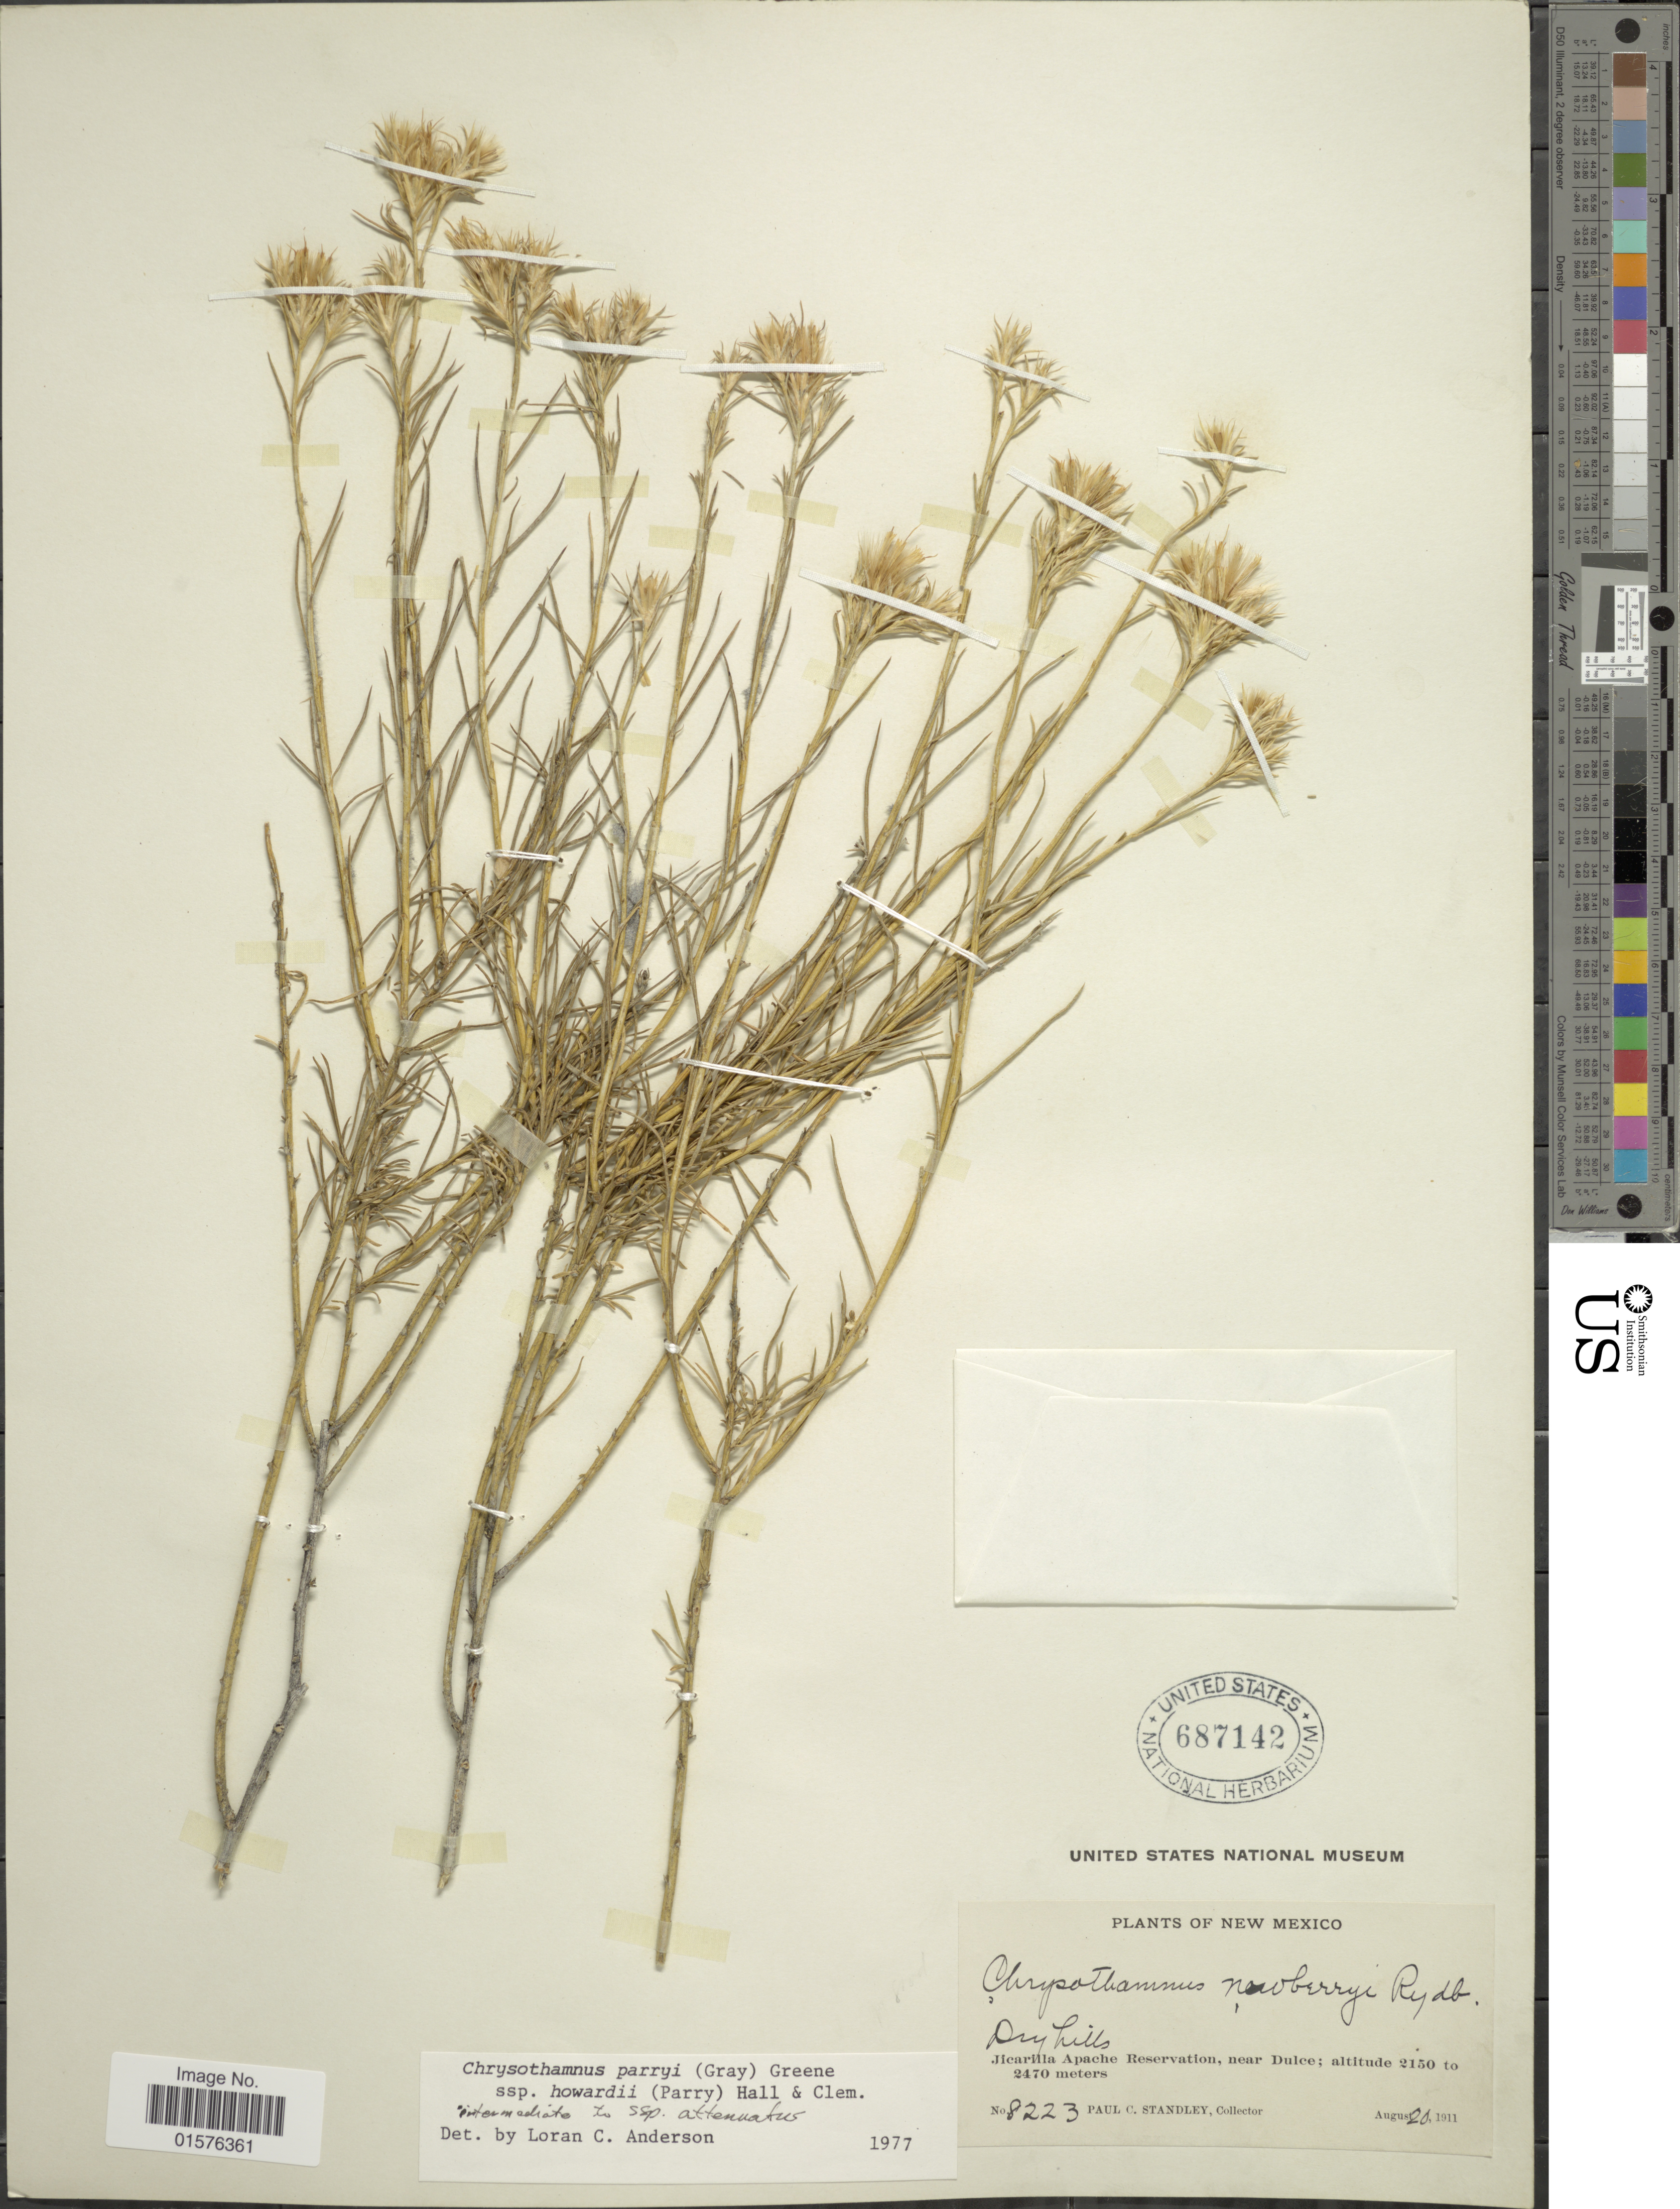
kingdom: Plantae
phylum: Tracheophyta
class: Magnoliopsida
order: Asterales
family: Asteraceae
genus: Ericameria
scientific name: Ericameria parryi var. howardii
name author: (A. Gray) G.L. Nesom & G.I. Baird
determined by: Urbatsch, Lowell E., Curator (LSU), Louisiana State University (UNITED STATES)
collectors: P. C. Standley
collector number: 8223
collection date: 1911-08-20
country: United States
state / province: New Mexico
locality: Jicarilla apache reservation, near Dulce.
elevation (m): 2150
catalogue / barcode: US 687142